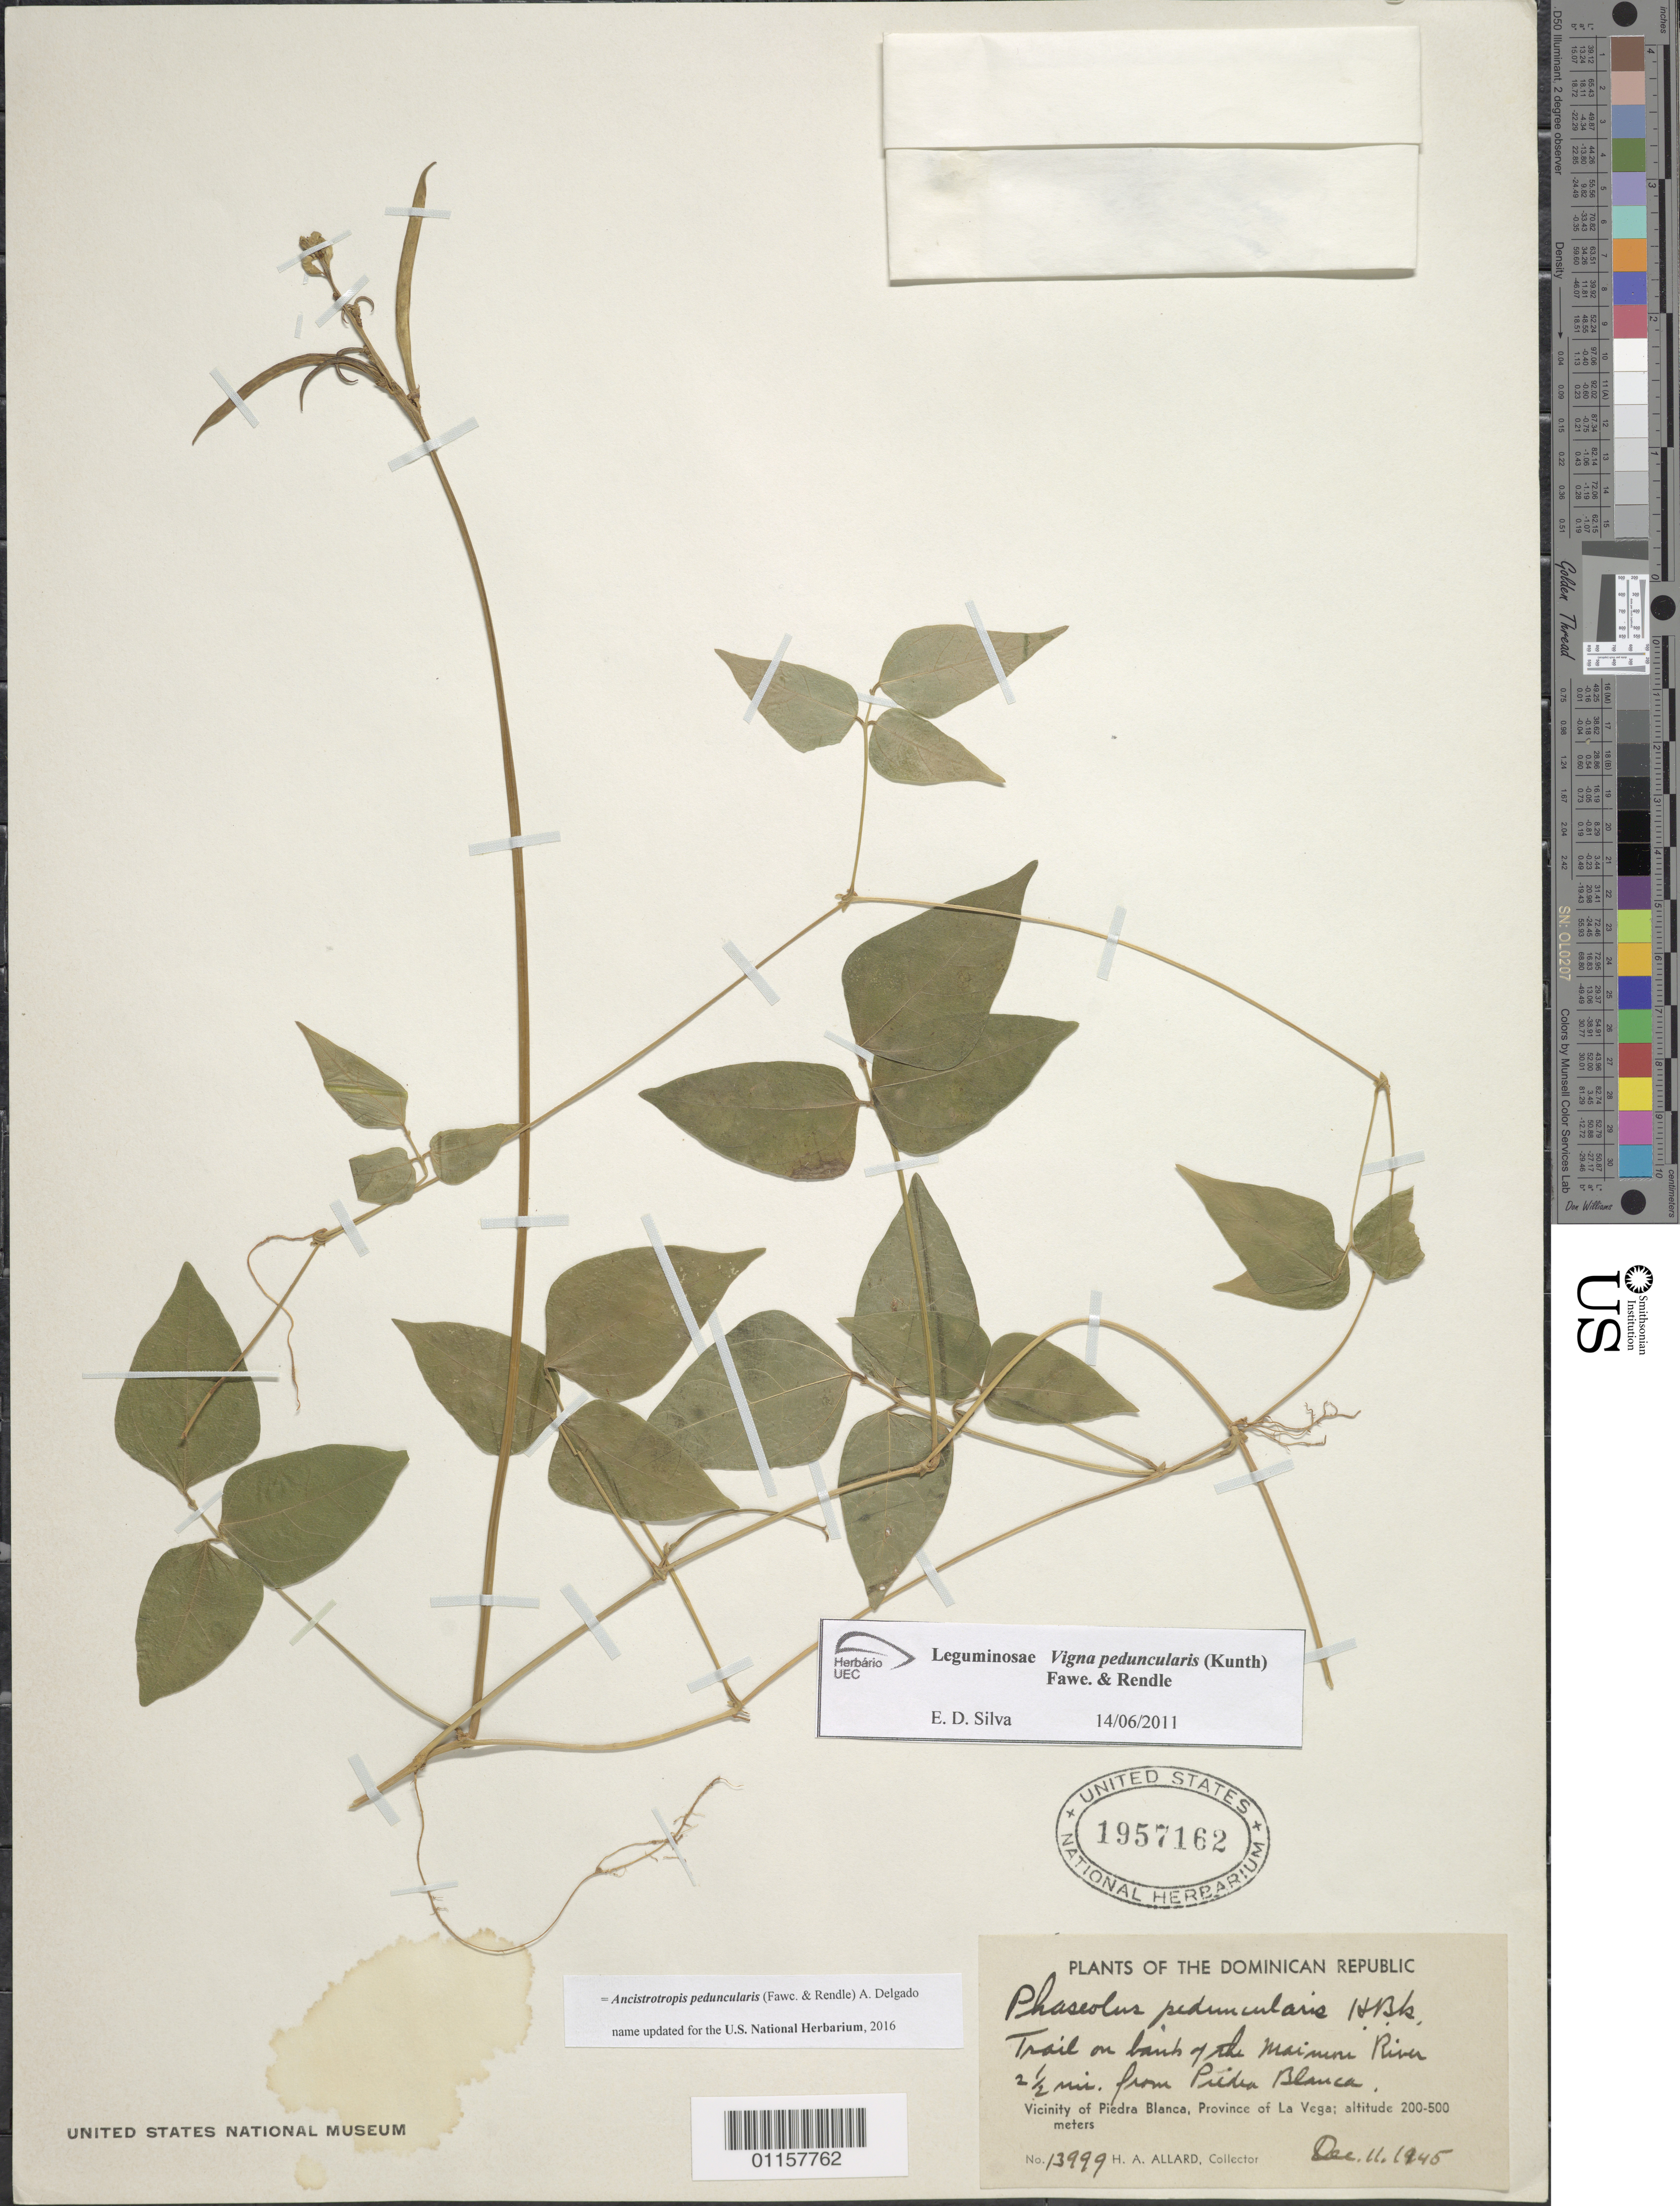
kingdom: Plantae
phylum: Tracheophyta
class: Magnoliopsida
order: Fabales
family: Fabaceae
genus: Ancistrotropis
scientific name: Ancistrotropis peduncularis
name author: (Fawc. & Rendle) A. Delgado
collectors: H. A. Allard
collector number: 13999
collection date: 1945-12-11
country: Dominican Republic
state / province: La Vega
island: Hispaniola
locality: Piedra Blanca vicinity; bank of Maimón River, 2.5 miles from Piedra Blanca.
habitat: Trail on bank of river.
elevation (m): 200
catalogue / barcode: US 1957162